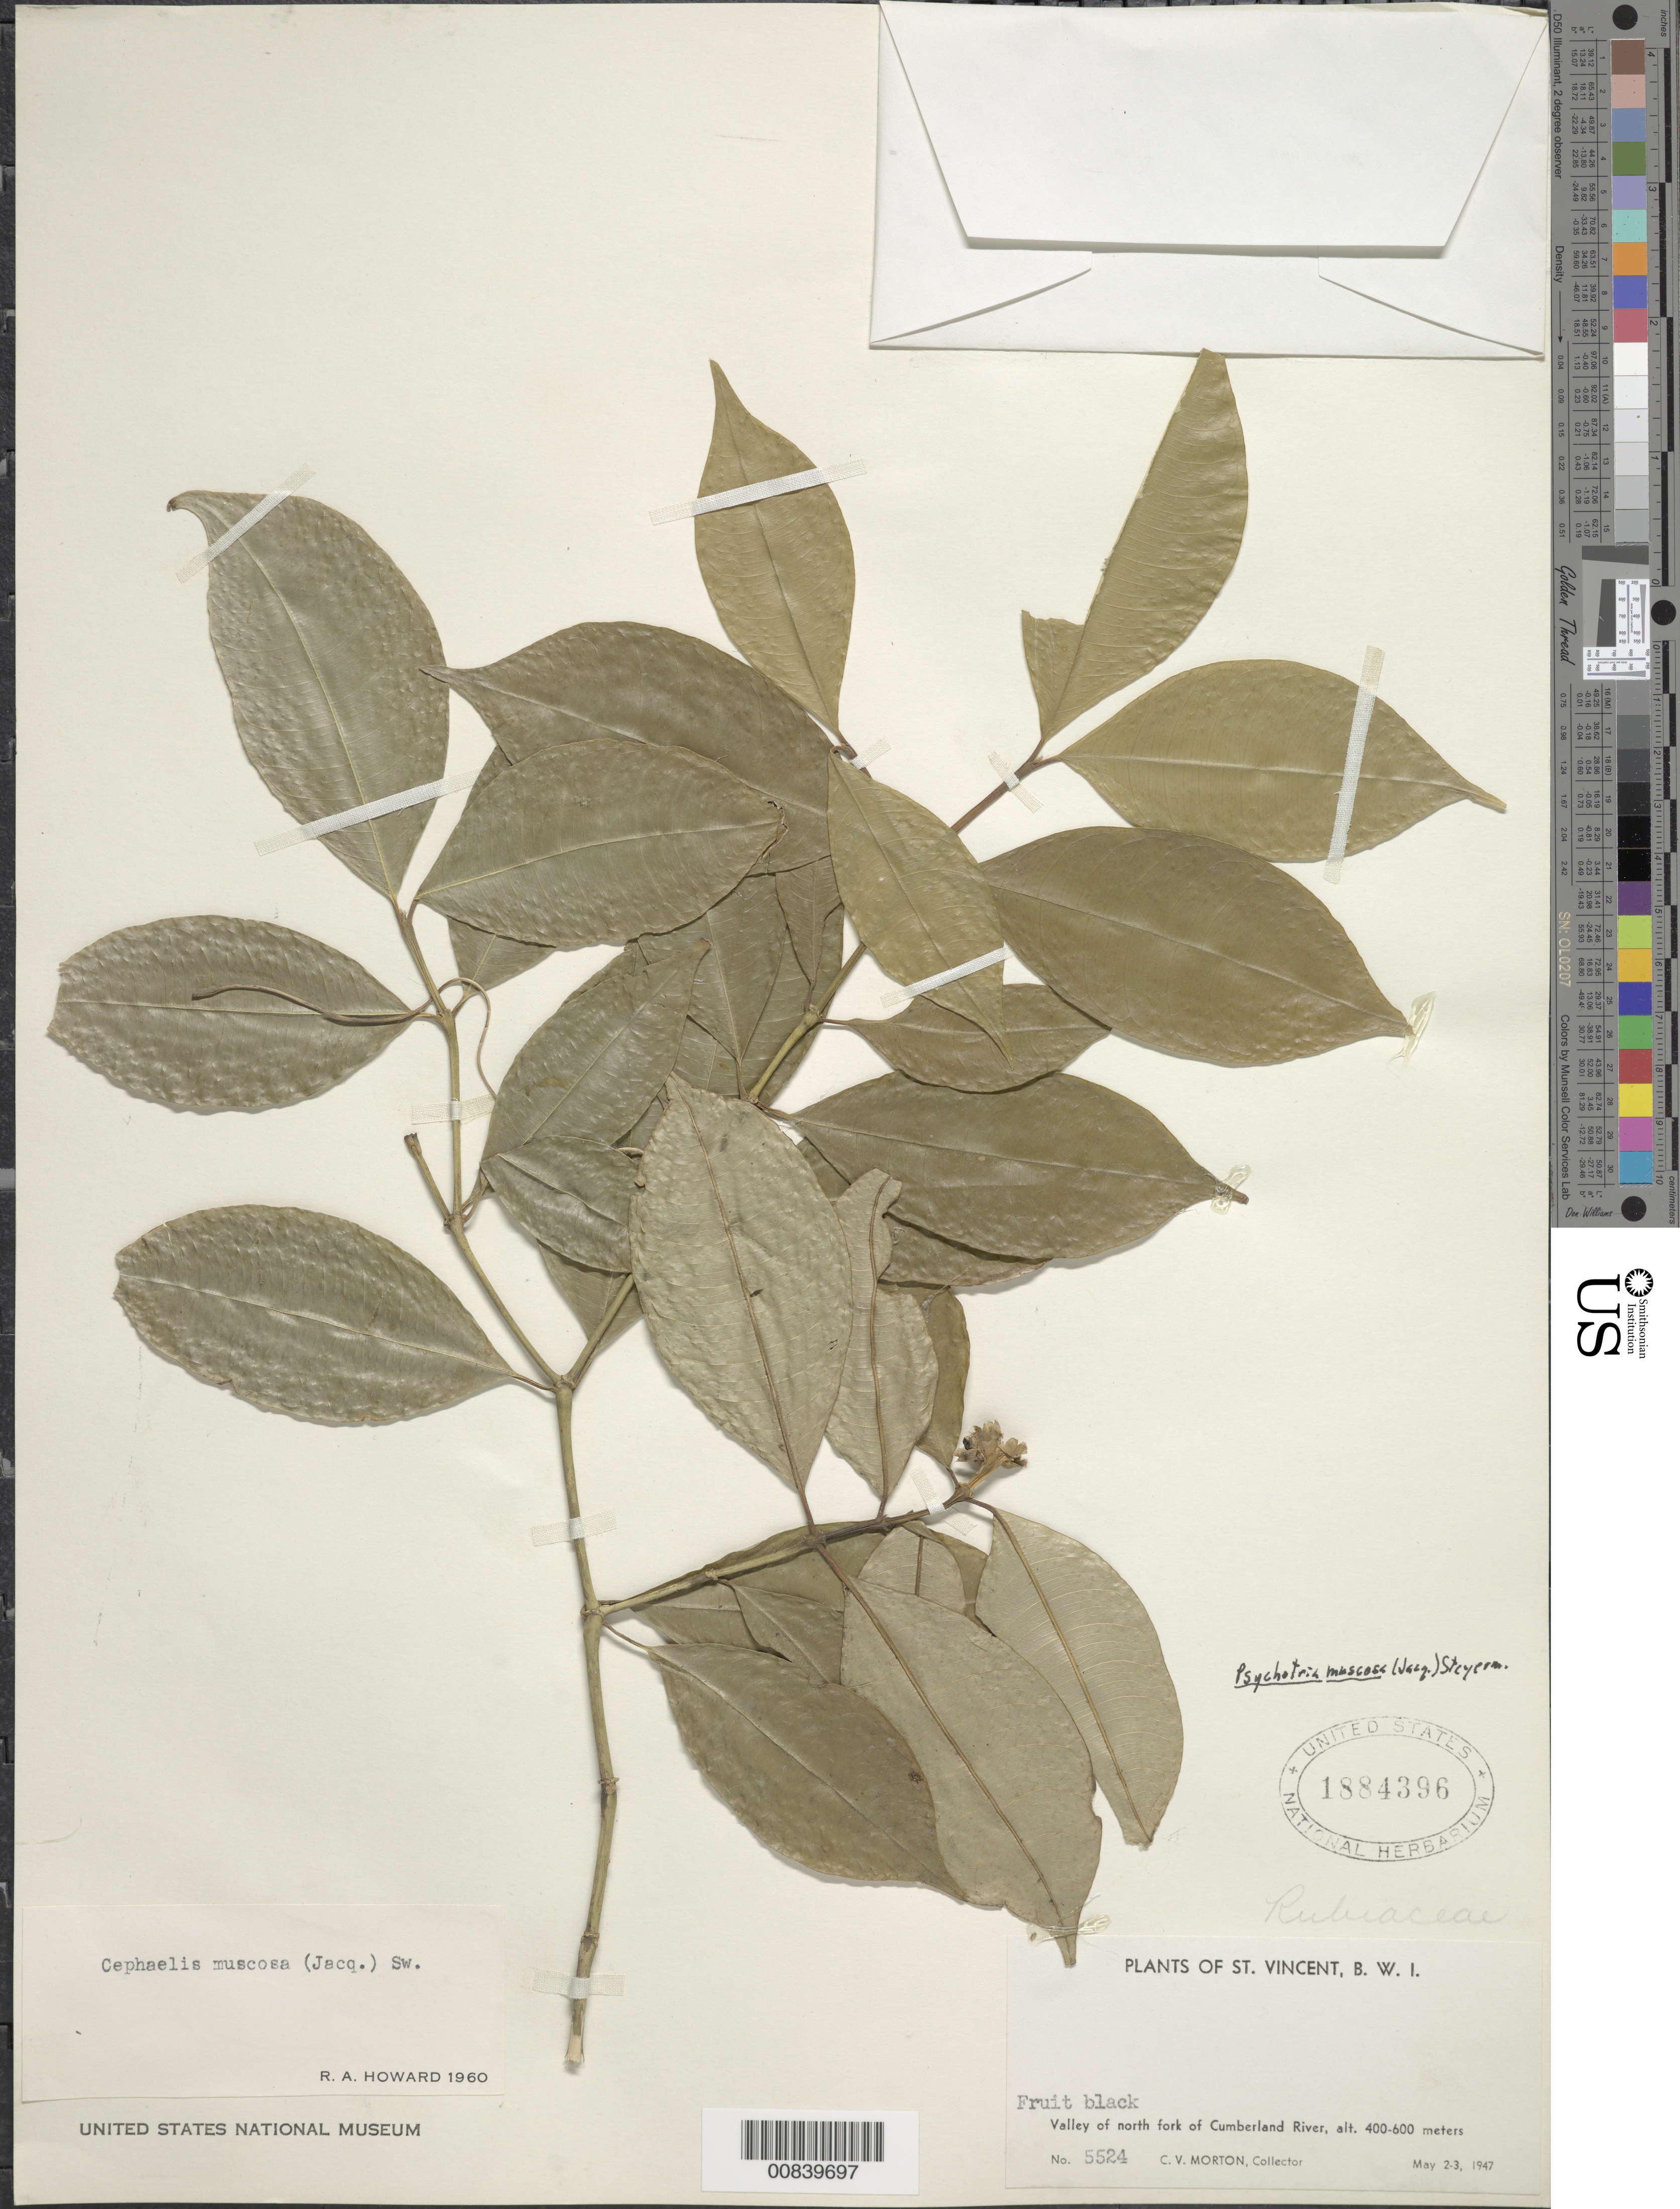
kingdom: Plantae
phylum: Tracheophyta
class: Magnoliopsida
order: Gentianales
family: Rubiaceae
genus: Psychotria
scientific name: Psychotria mucosa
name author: (Jacq.) Steyerm.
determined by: Howard, R. A.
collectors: C. V. Morton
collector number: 5524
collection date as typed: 02 May 1947 to 03 May 1947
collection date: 1947-05-02/1947-05-03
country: St. Vincent - Grenadines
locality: Valley of north fork of Cumberland River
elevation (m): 400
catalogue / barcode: US 1884396